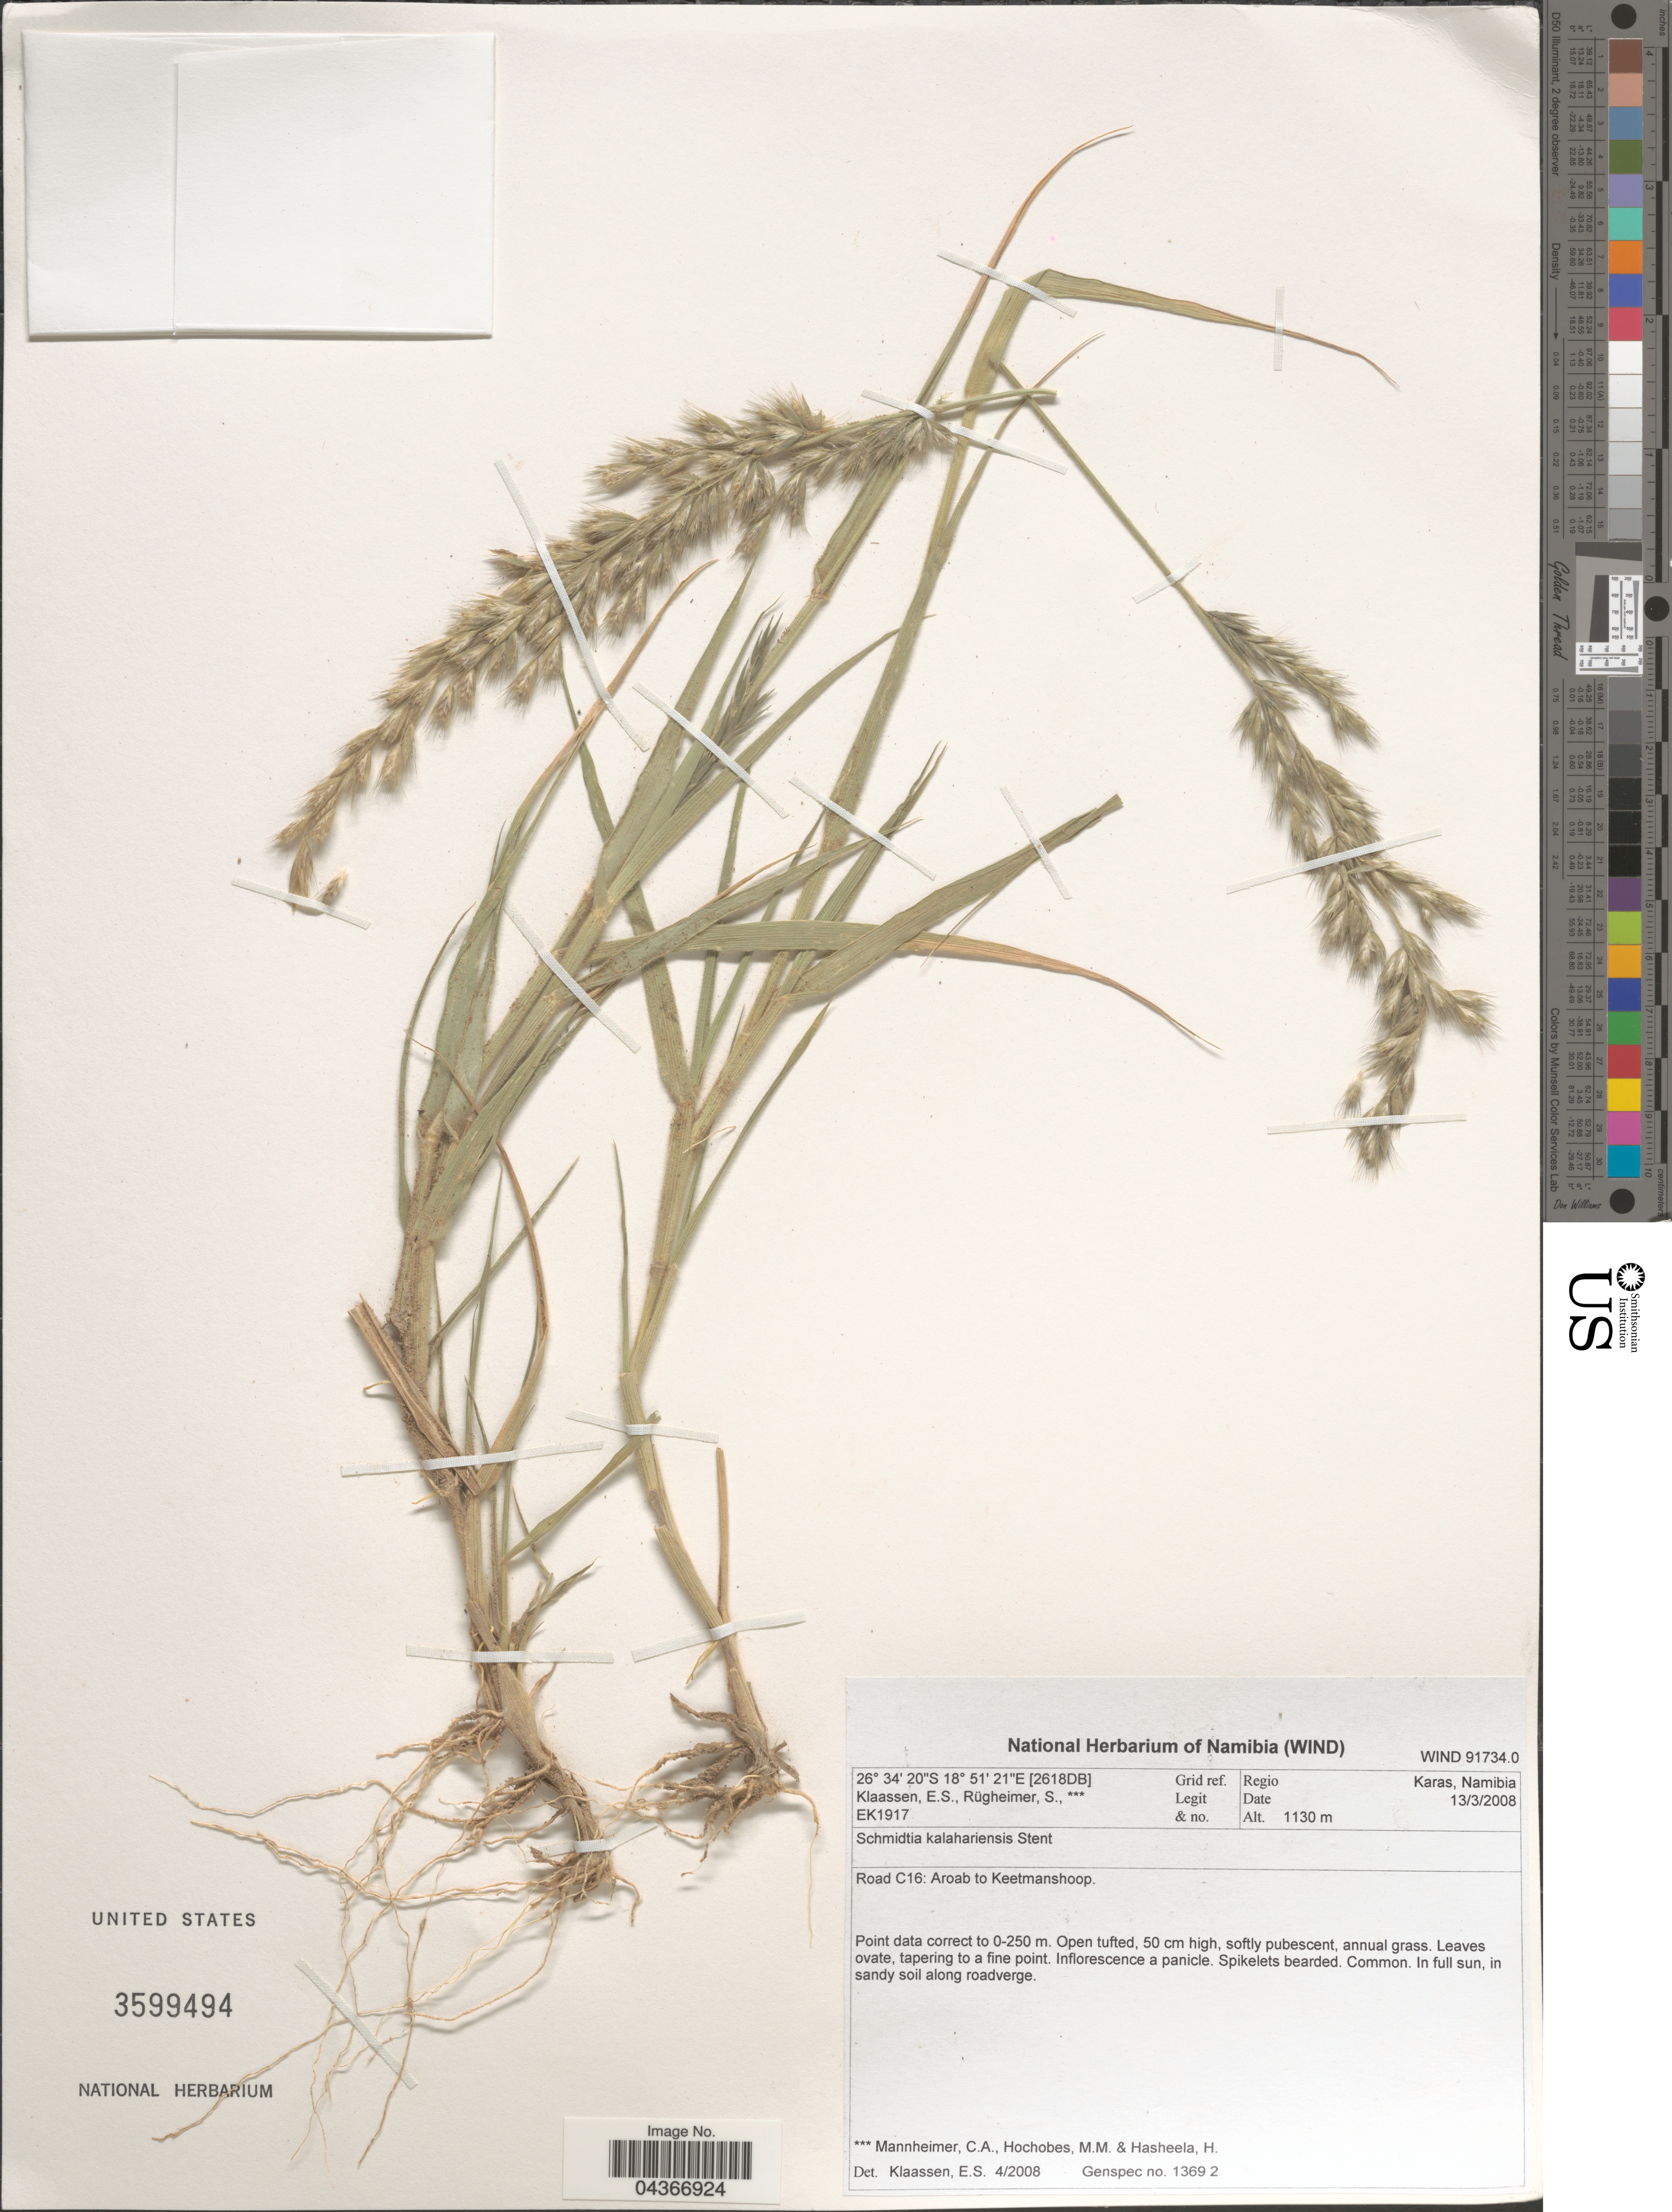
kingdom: Plantae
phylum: Tracheophyta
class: Liliopsida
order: Poales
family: Poaceae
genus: Schmidtia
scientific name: Schmidtia kalahariensis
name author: Stent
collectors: E. S. Klaassen, S. Rugheimer, C. A. Mannheimer, M. Hochobes & H. Hasheela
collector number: EK1917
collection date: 2008-03-13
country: Namibia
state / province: Karas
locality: Grid ref. [2618DB]. Regio Karas. Road C16: Aroab to Keetmanshoop.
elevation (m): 1130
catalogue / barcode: US 3599494